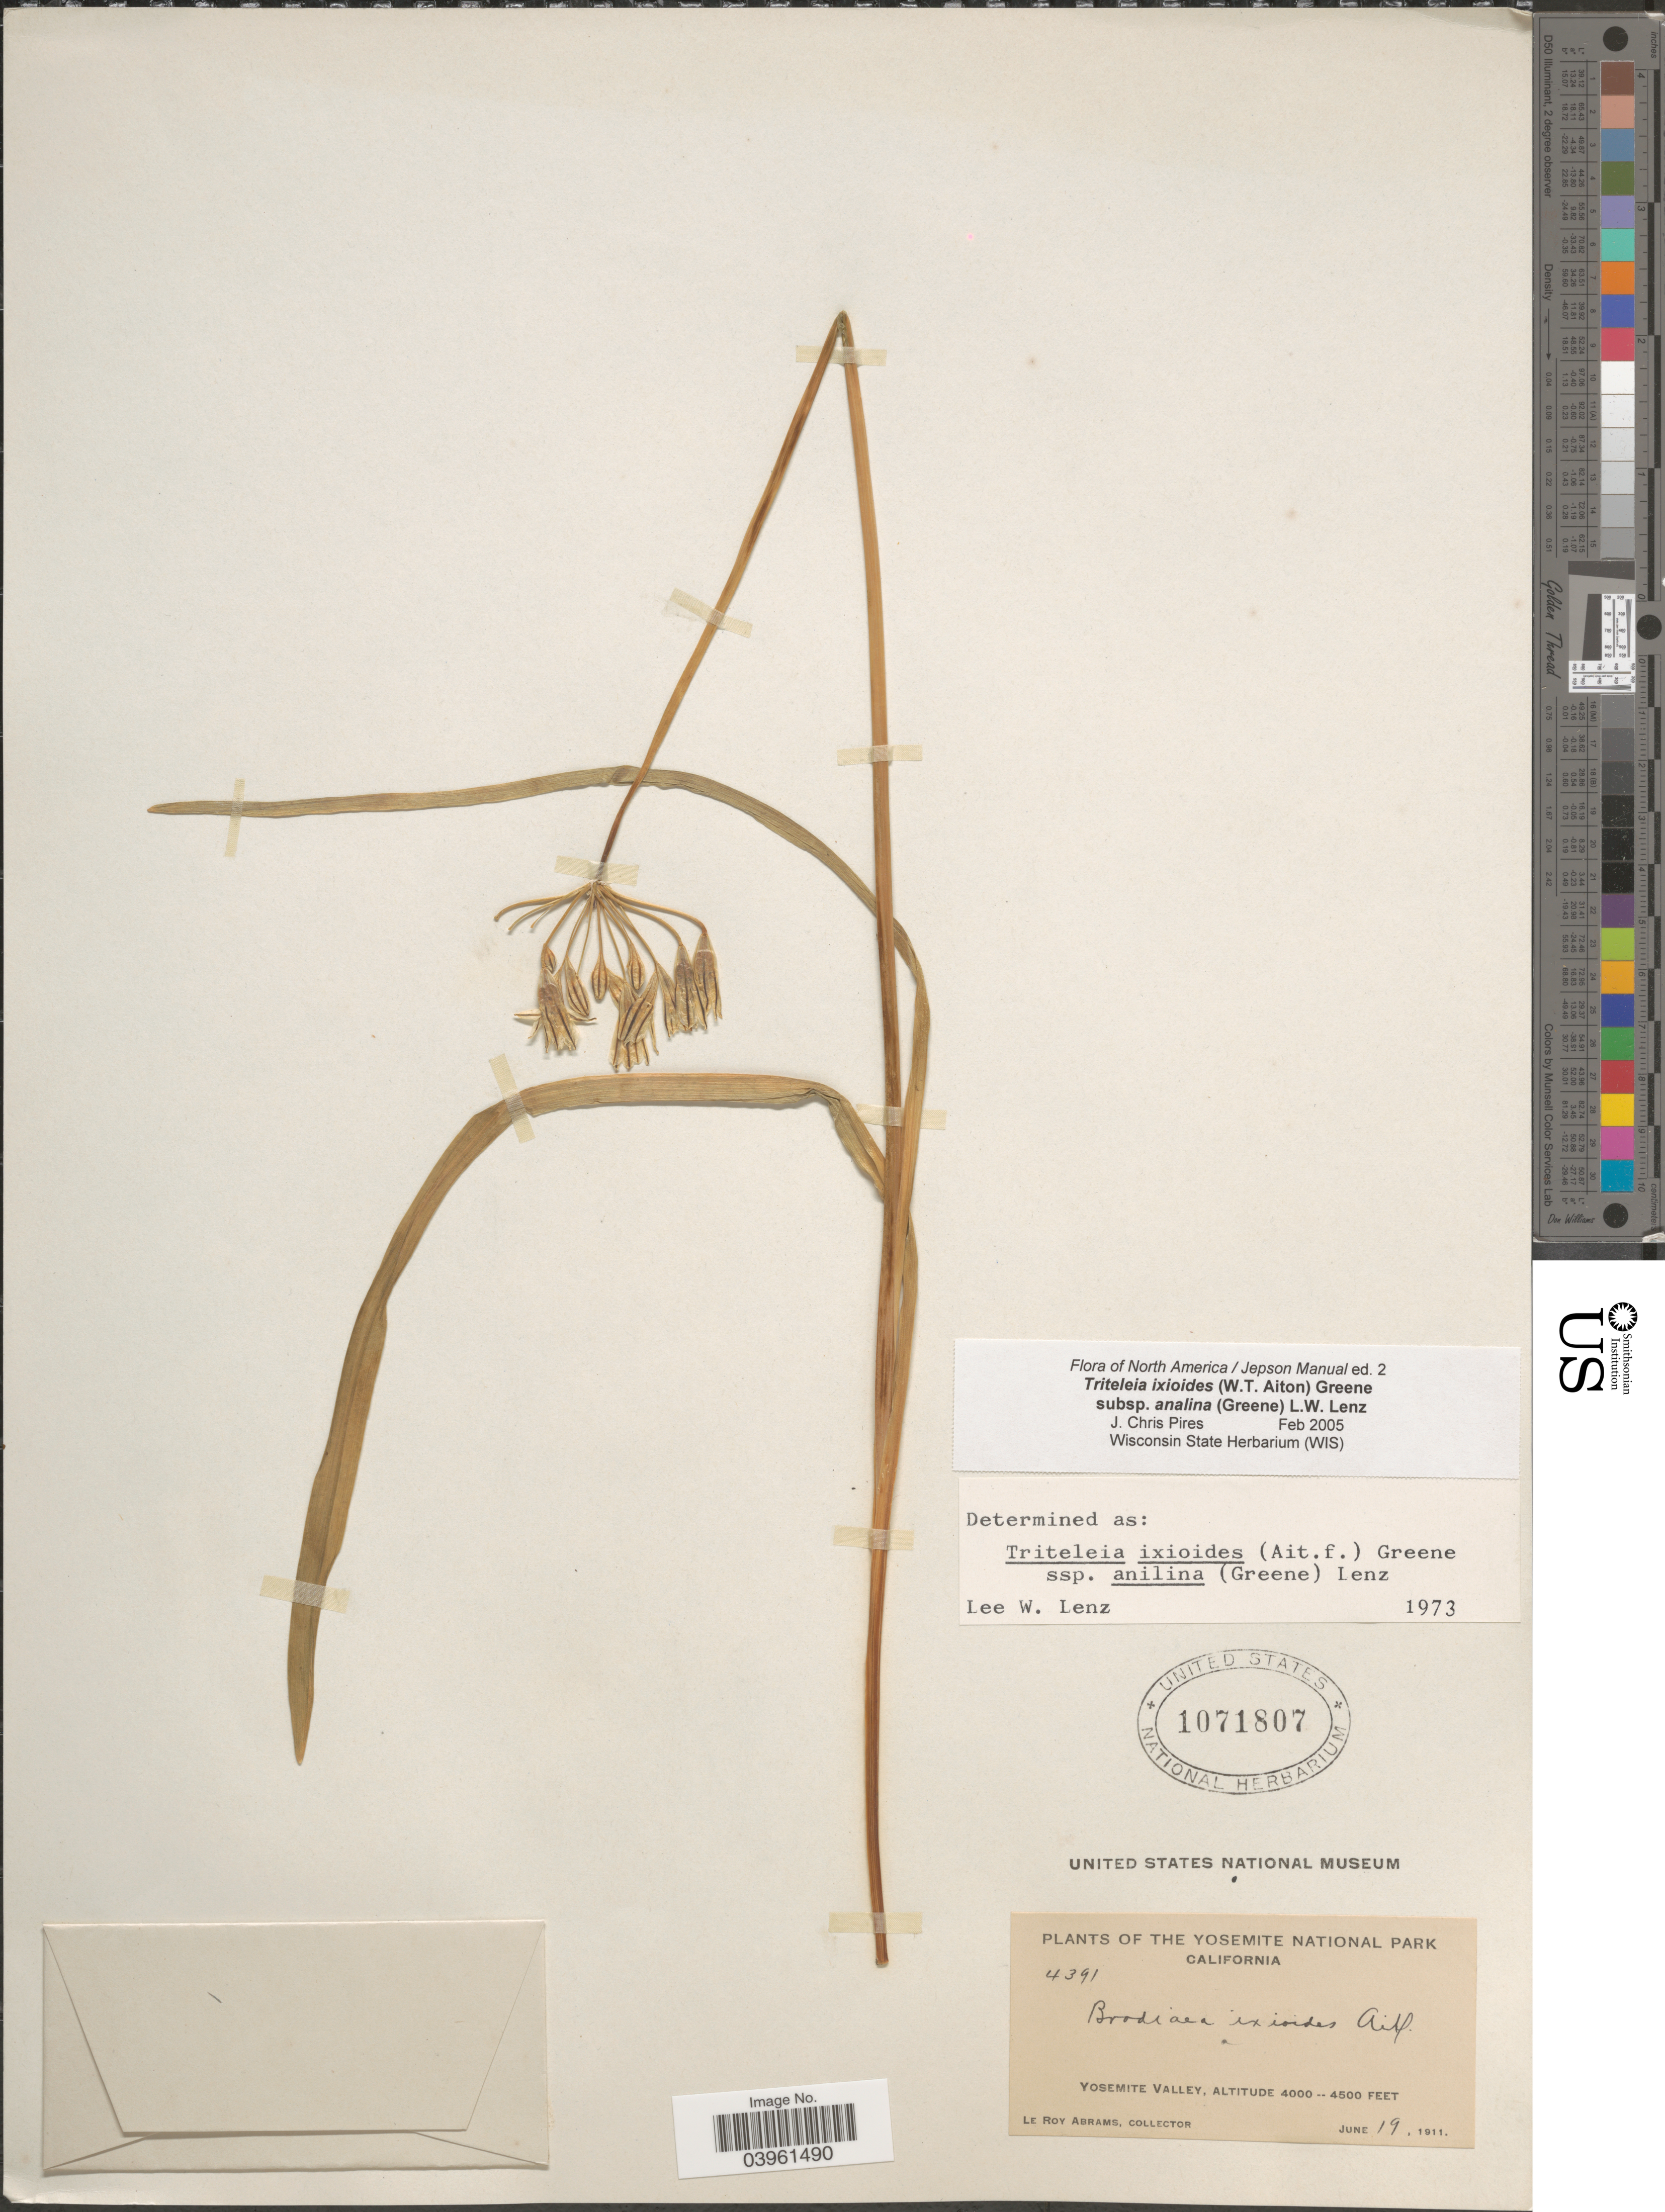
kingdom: Plantae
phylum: Tracheophyta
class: Liliopsida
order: Asparagales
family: Asparagaceae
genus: Triteleia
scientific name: Triteleia ixioides subsp. anilina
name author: (Greene) L.W. Lenz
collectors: L. Abrams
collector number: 4391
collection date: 1911-06-19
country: United States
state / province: California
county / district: Mariposa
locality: The Yosemite National Park. Yosemite Valley.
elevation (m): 1219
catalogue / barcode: US 1071807